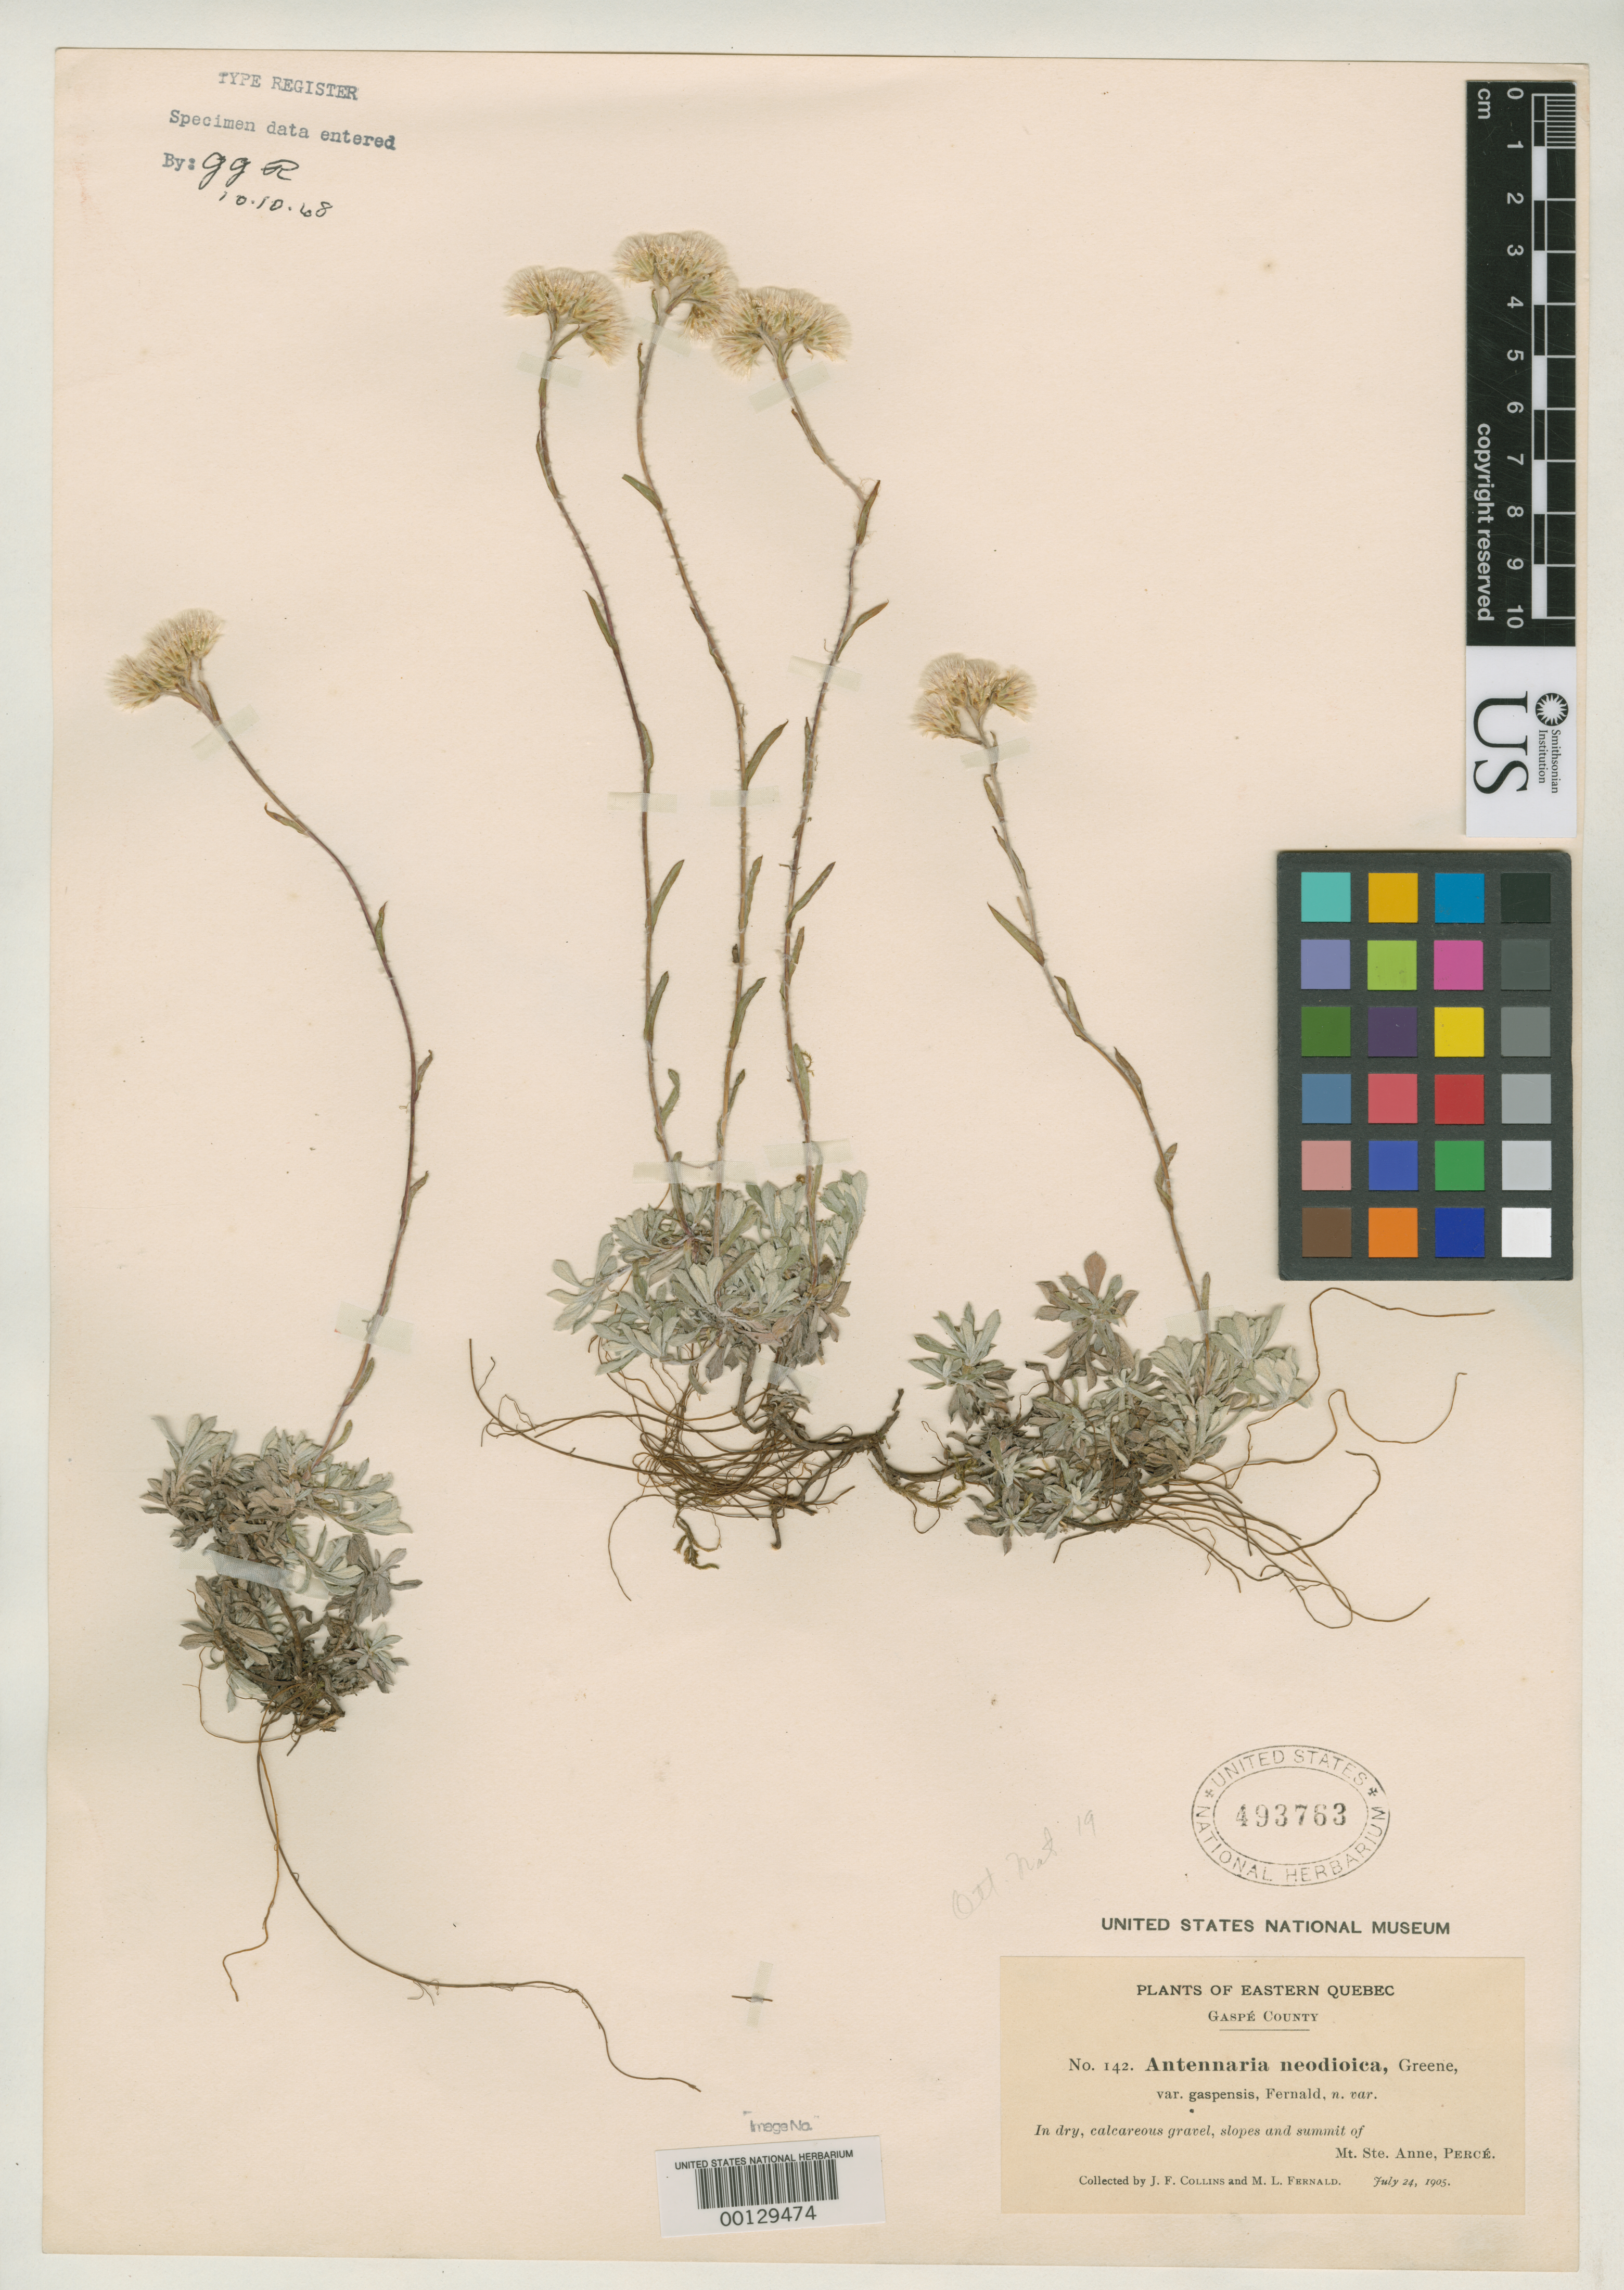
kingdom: Plantae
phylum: Tracheophyta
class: Magnoliopsida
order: Asterales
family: Asteraceae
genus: Antennaria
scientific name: Antennaria neodioica var. gaspensis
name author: Fernald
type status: Type Material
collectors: J. Collins & M. L. Fernald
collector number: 142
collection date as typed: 24 Jul 1905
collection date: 1905-07-24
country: Canada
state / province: Quebec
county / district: Gaspe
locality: Perce.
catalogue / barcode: US 493763